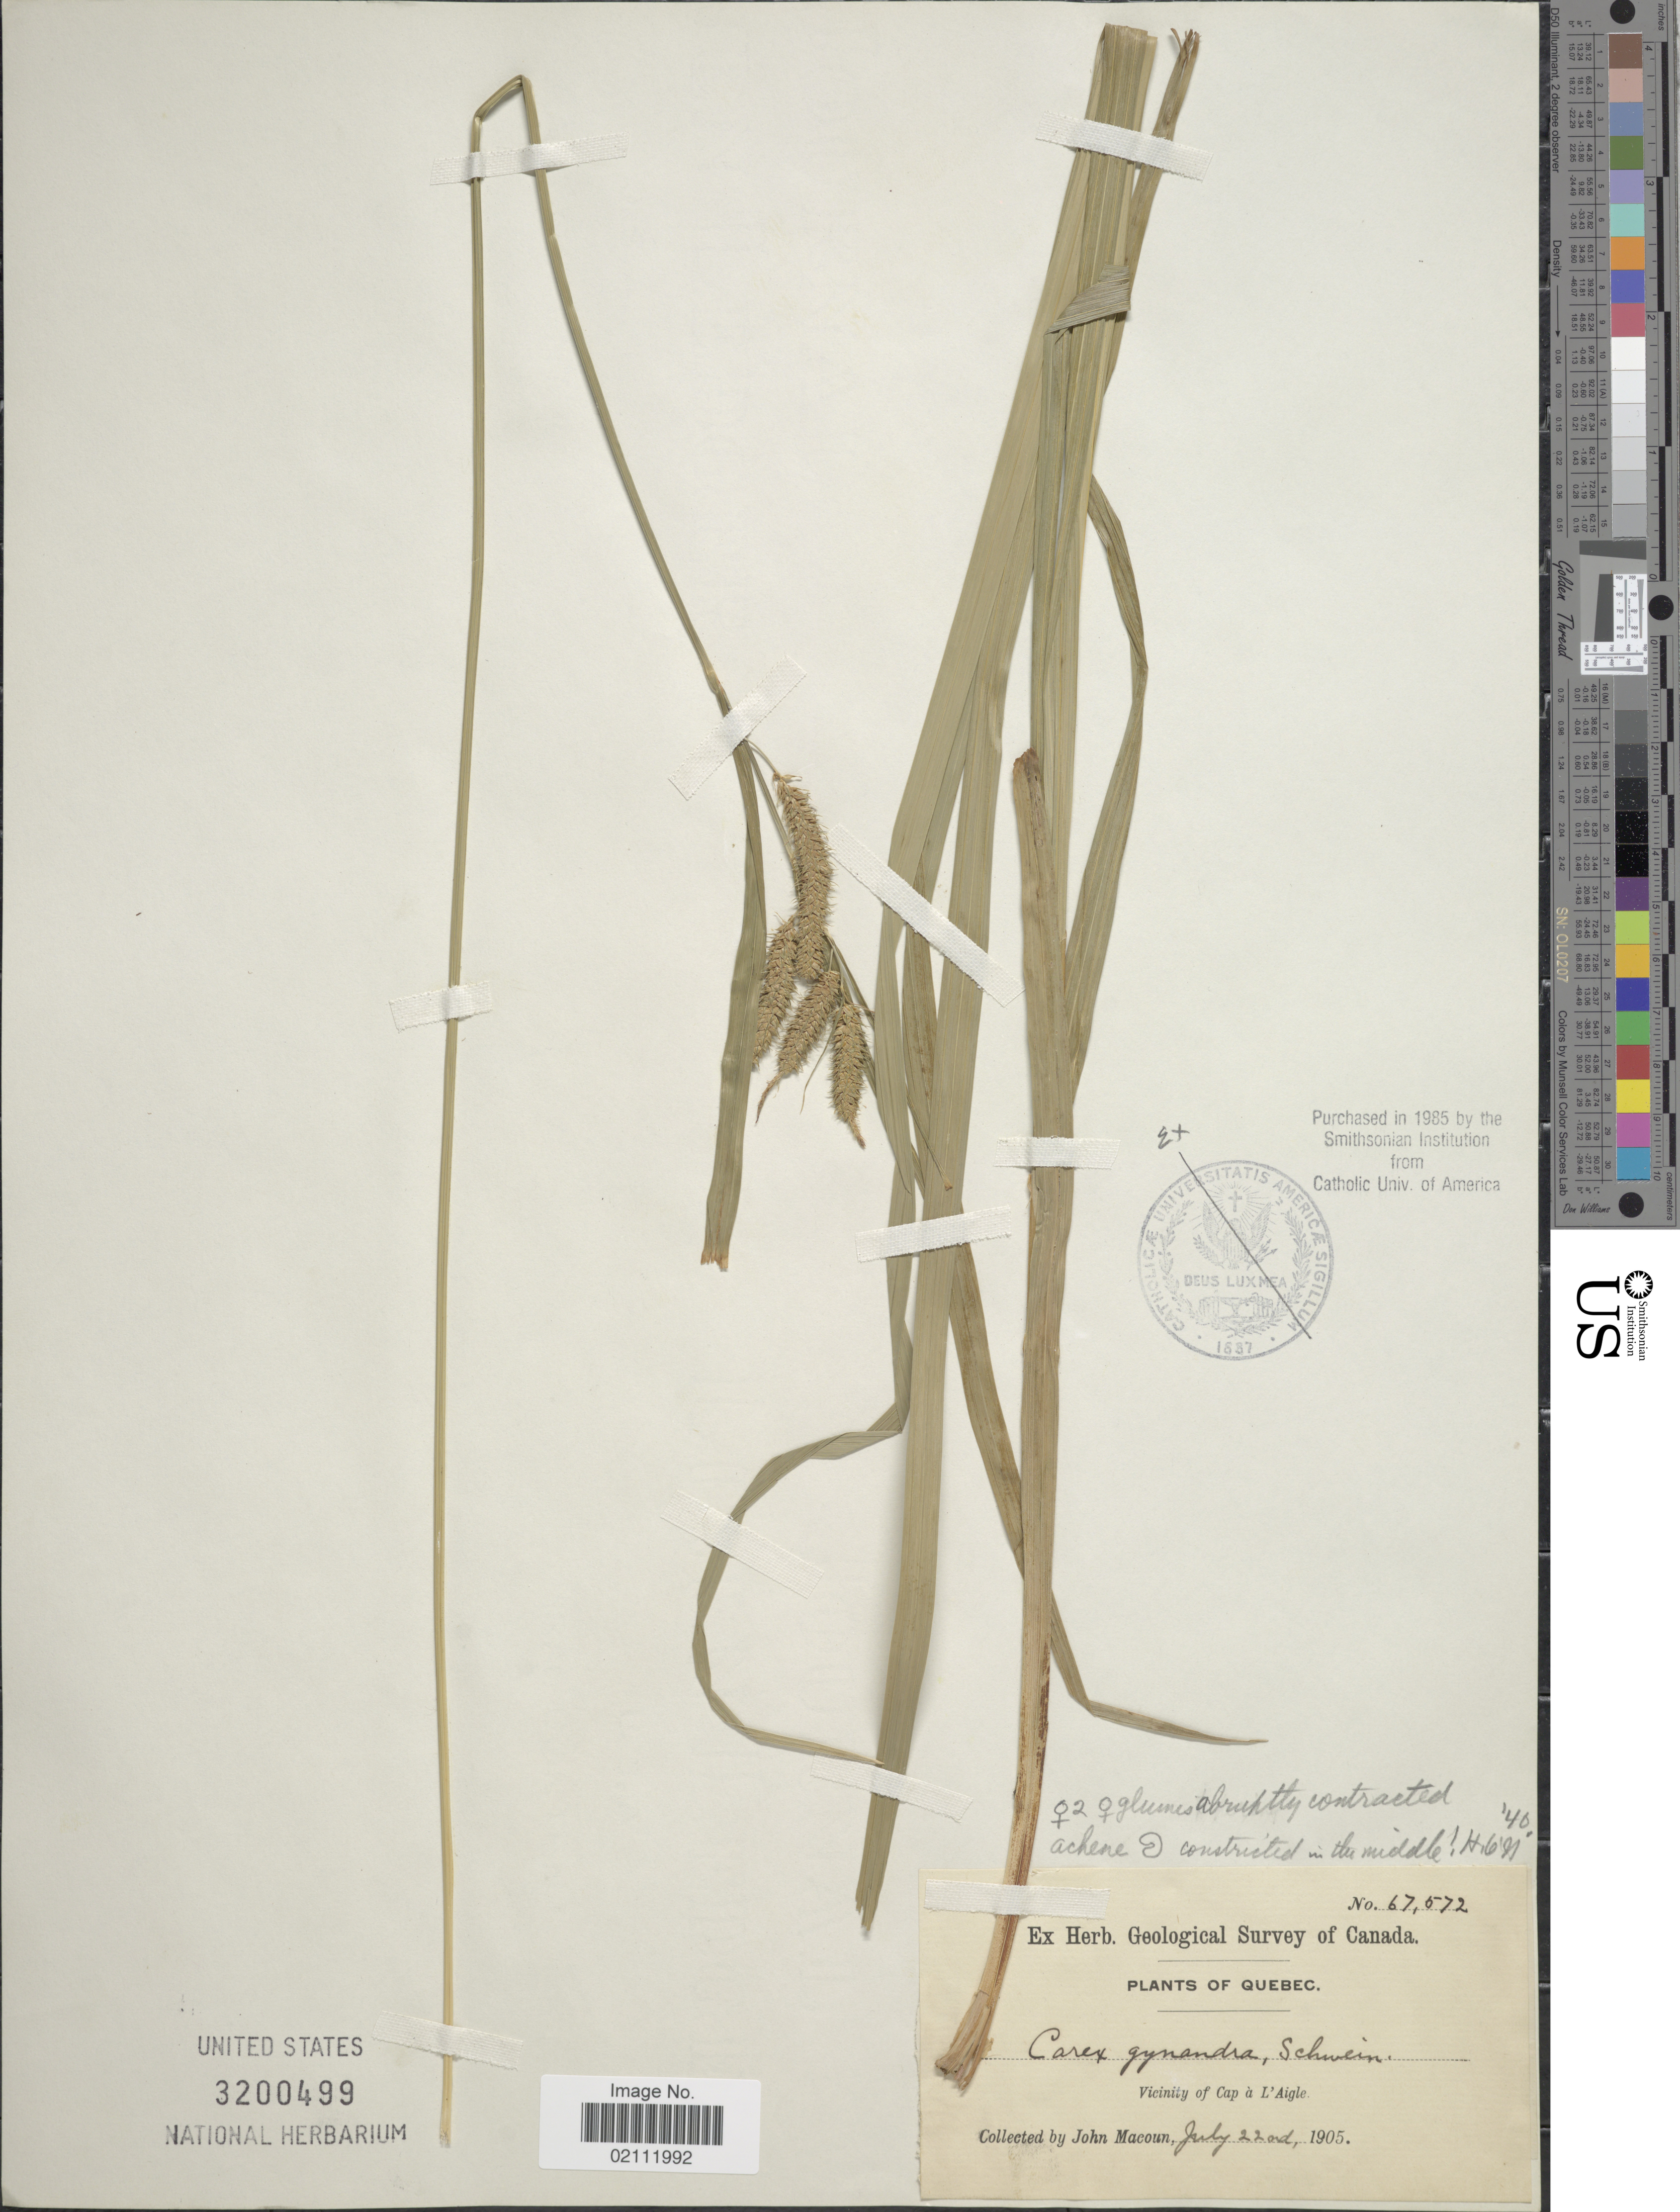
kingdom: Plantae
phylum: Tracheophyta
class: Liliopsida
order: Poales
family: Cyperaceae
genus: Carex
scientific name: Carex gynandra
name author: Schwein.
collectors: J. Macoun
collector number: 67572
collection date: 1905-07-22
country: Canada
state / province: Quebec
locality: Vicinity of Cap a L' Aigle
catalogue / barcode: US 3200499